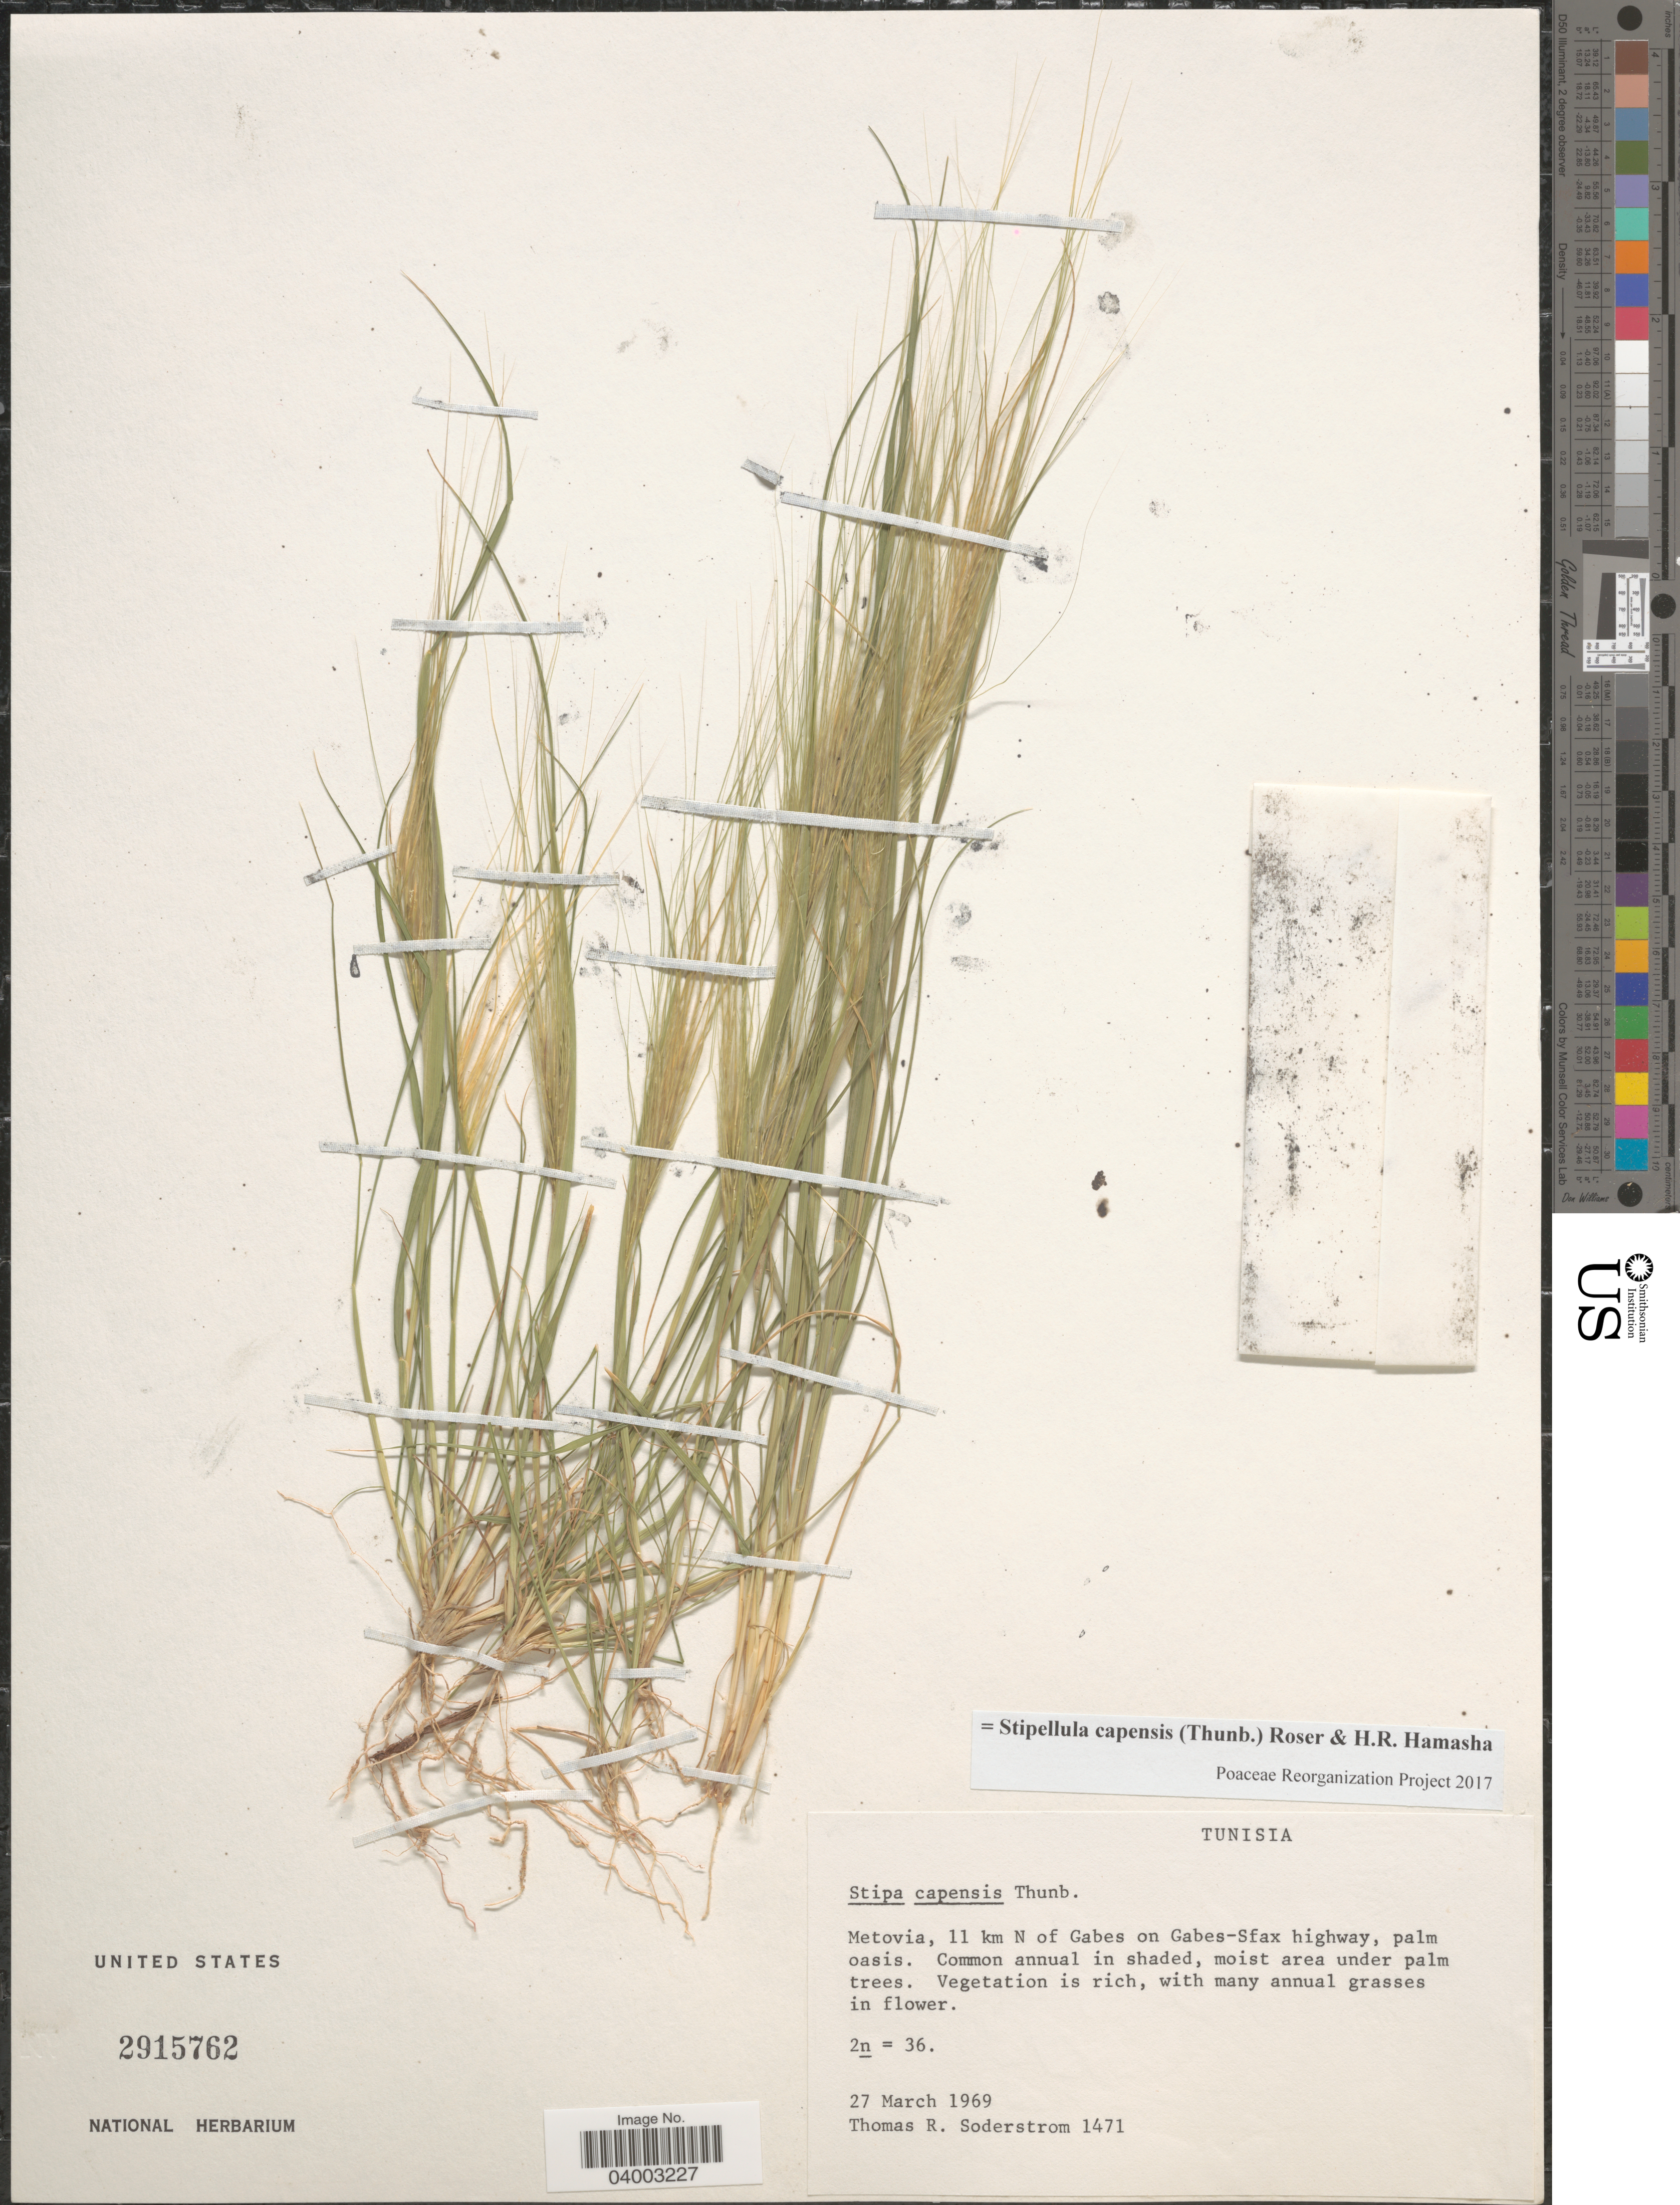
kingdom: Plantae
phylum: Tracheophyta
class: Liliopsida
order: Poales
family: Poaceae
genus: Stipellula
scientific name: Stipellula capensis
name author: (Thunb.) Röser & H. R. Hamasha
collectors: T. R. Soderstrom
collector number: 1471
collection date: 1969-03-27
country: Tunisia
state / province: Gabès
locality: Metovia, 11 km N of Gabes on Gabes-Sfax highway, palm oasis.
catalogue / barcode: US 2915762